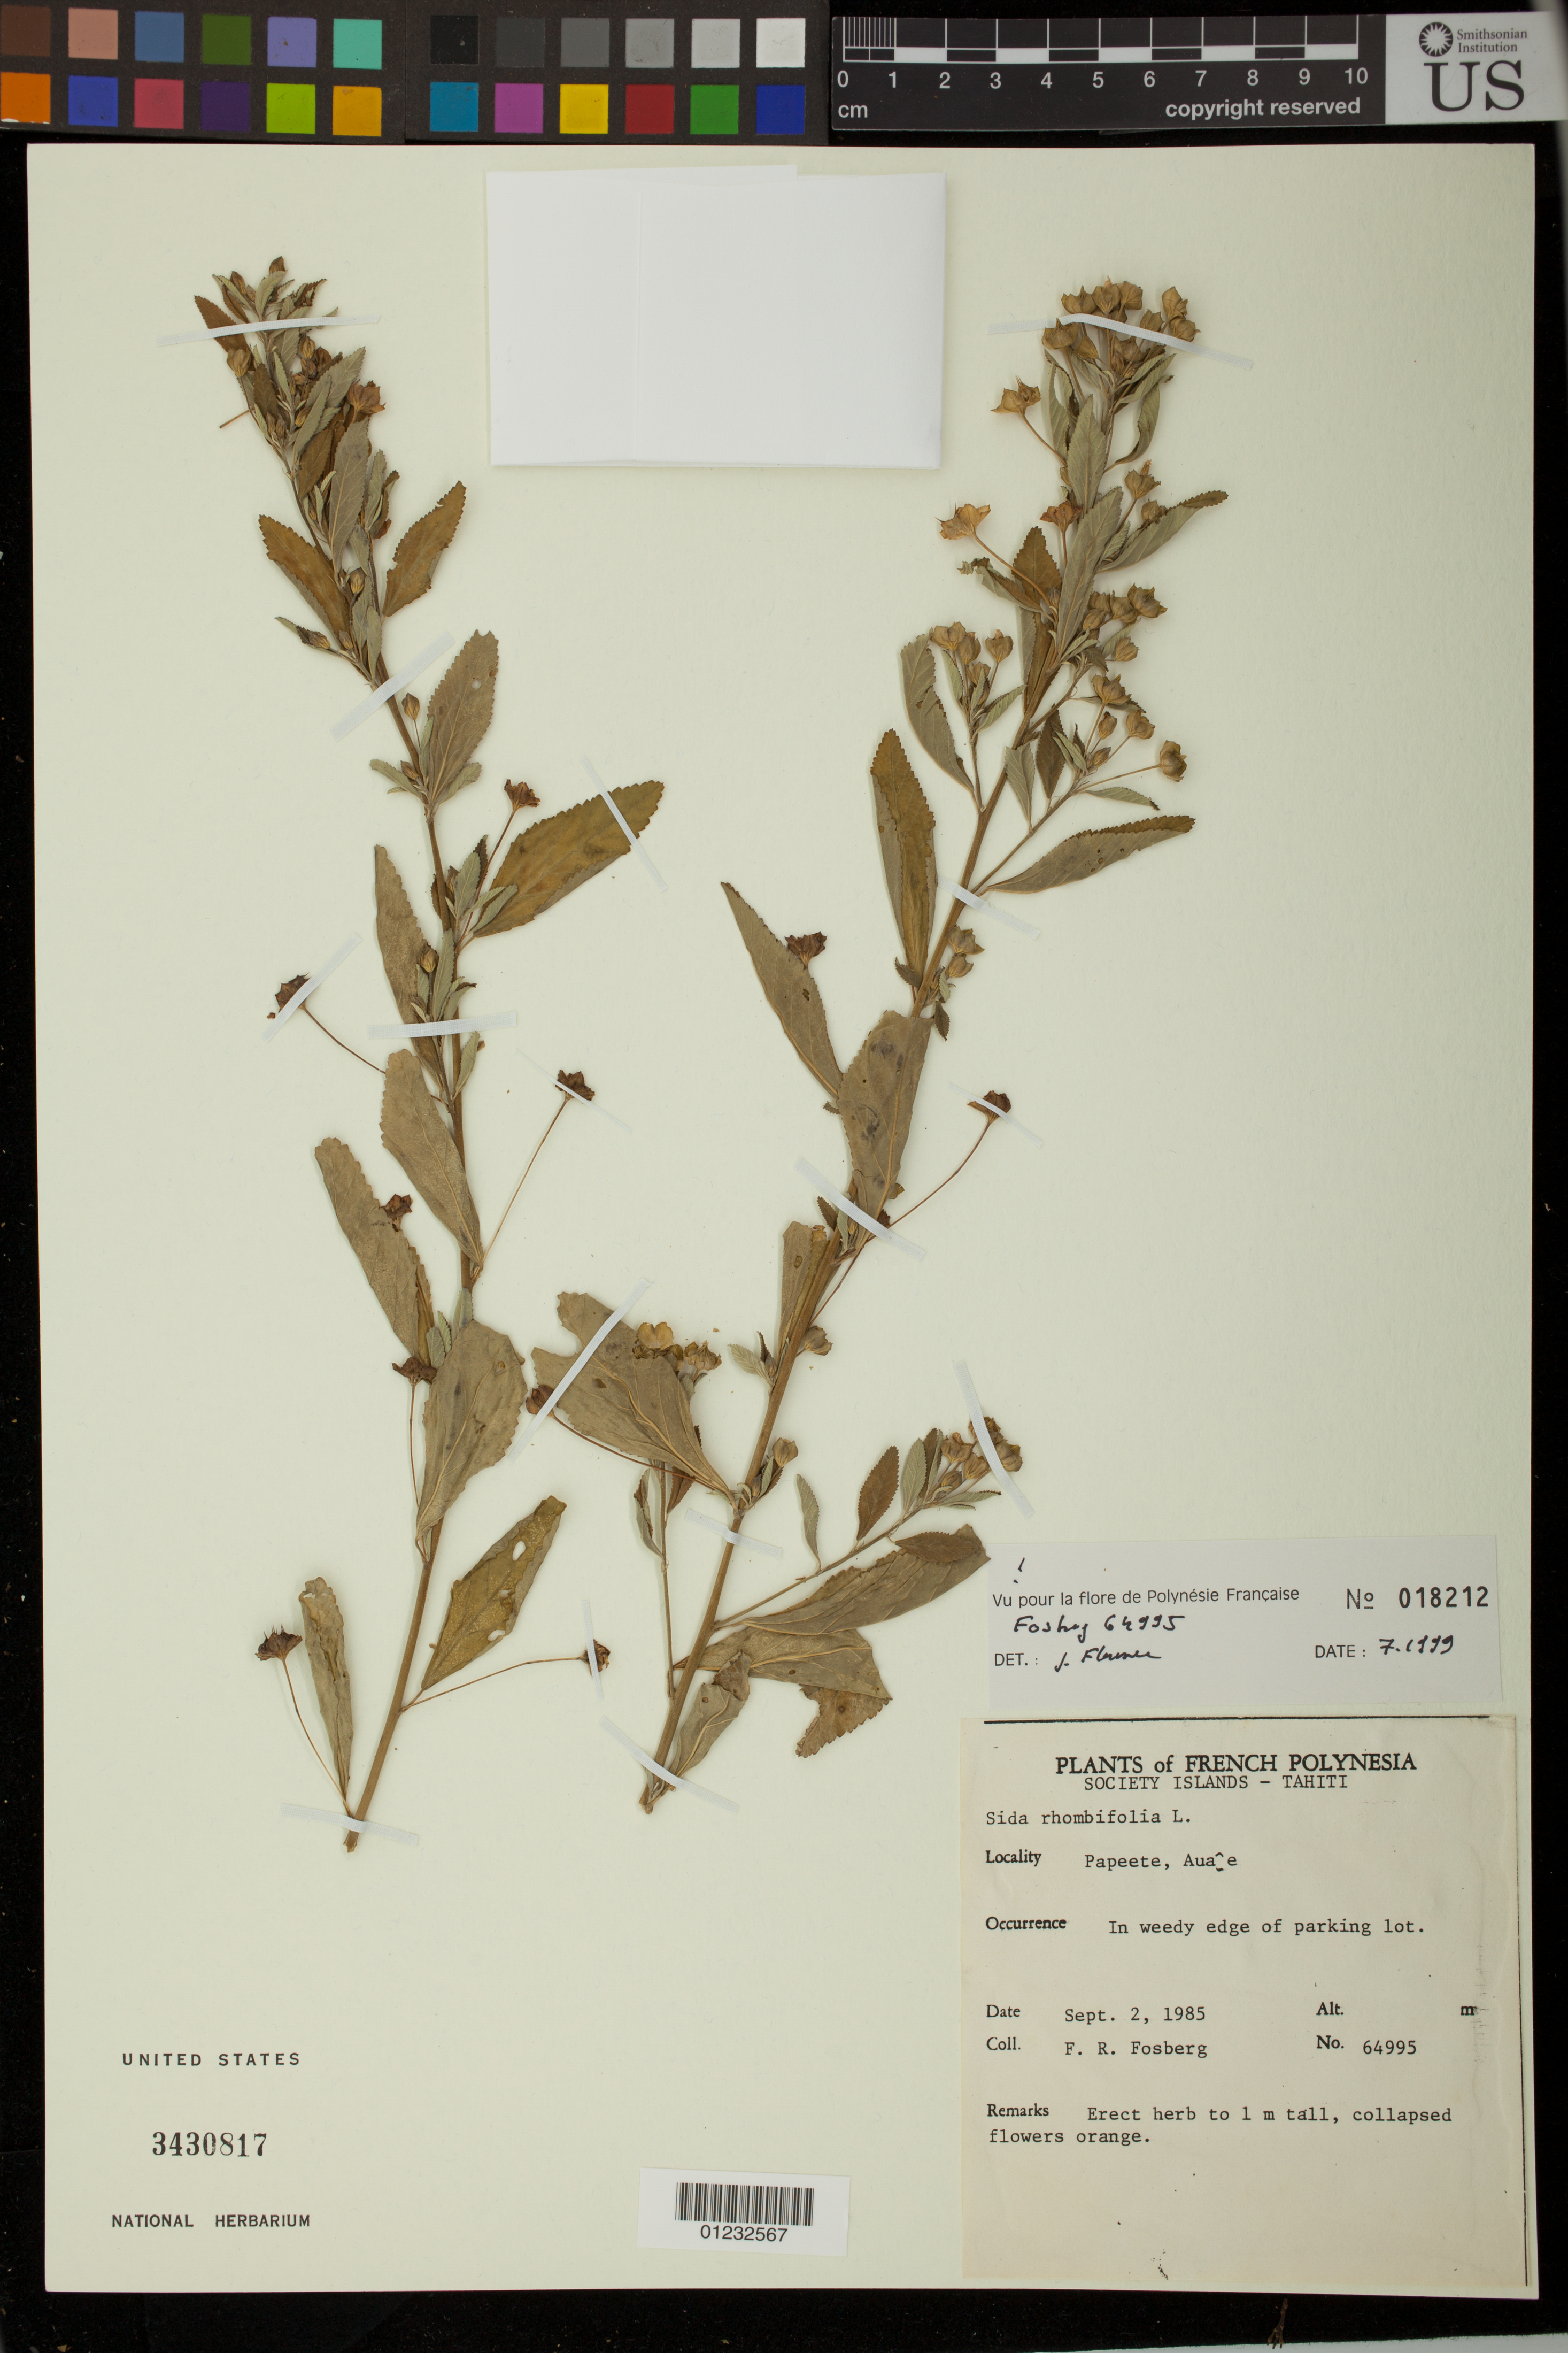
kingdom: Plantae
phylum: Tracheophyta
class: Magnoliopsida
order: Malvales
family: Malvaceae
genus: Sida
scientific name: Sida rhombifolia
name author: L.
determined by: Florence, J.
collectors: F. R. Fosberg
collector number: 64995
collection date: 1985-09-02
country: French Polynesia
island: Tahiti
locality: Papeete, Auare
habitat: In weedy edge of parking lot.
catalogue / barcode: US 3430817